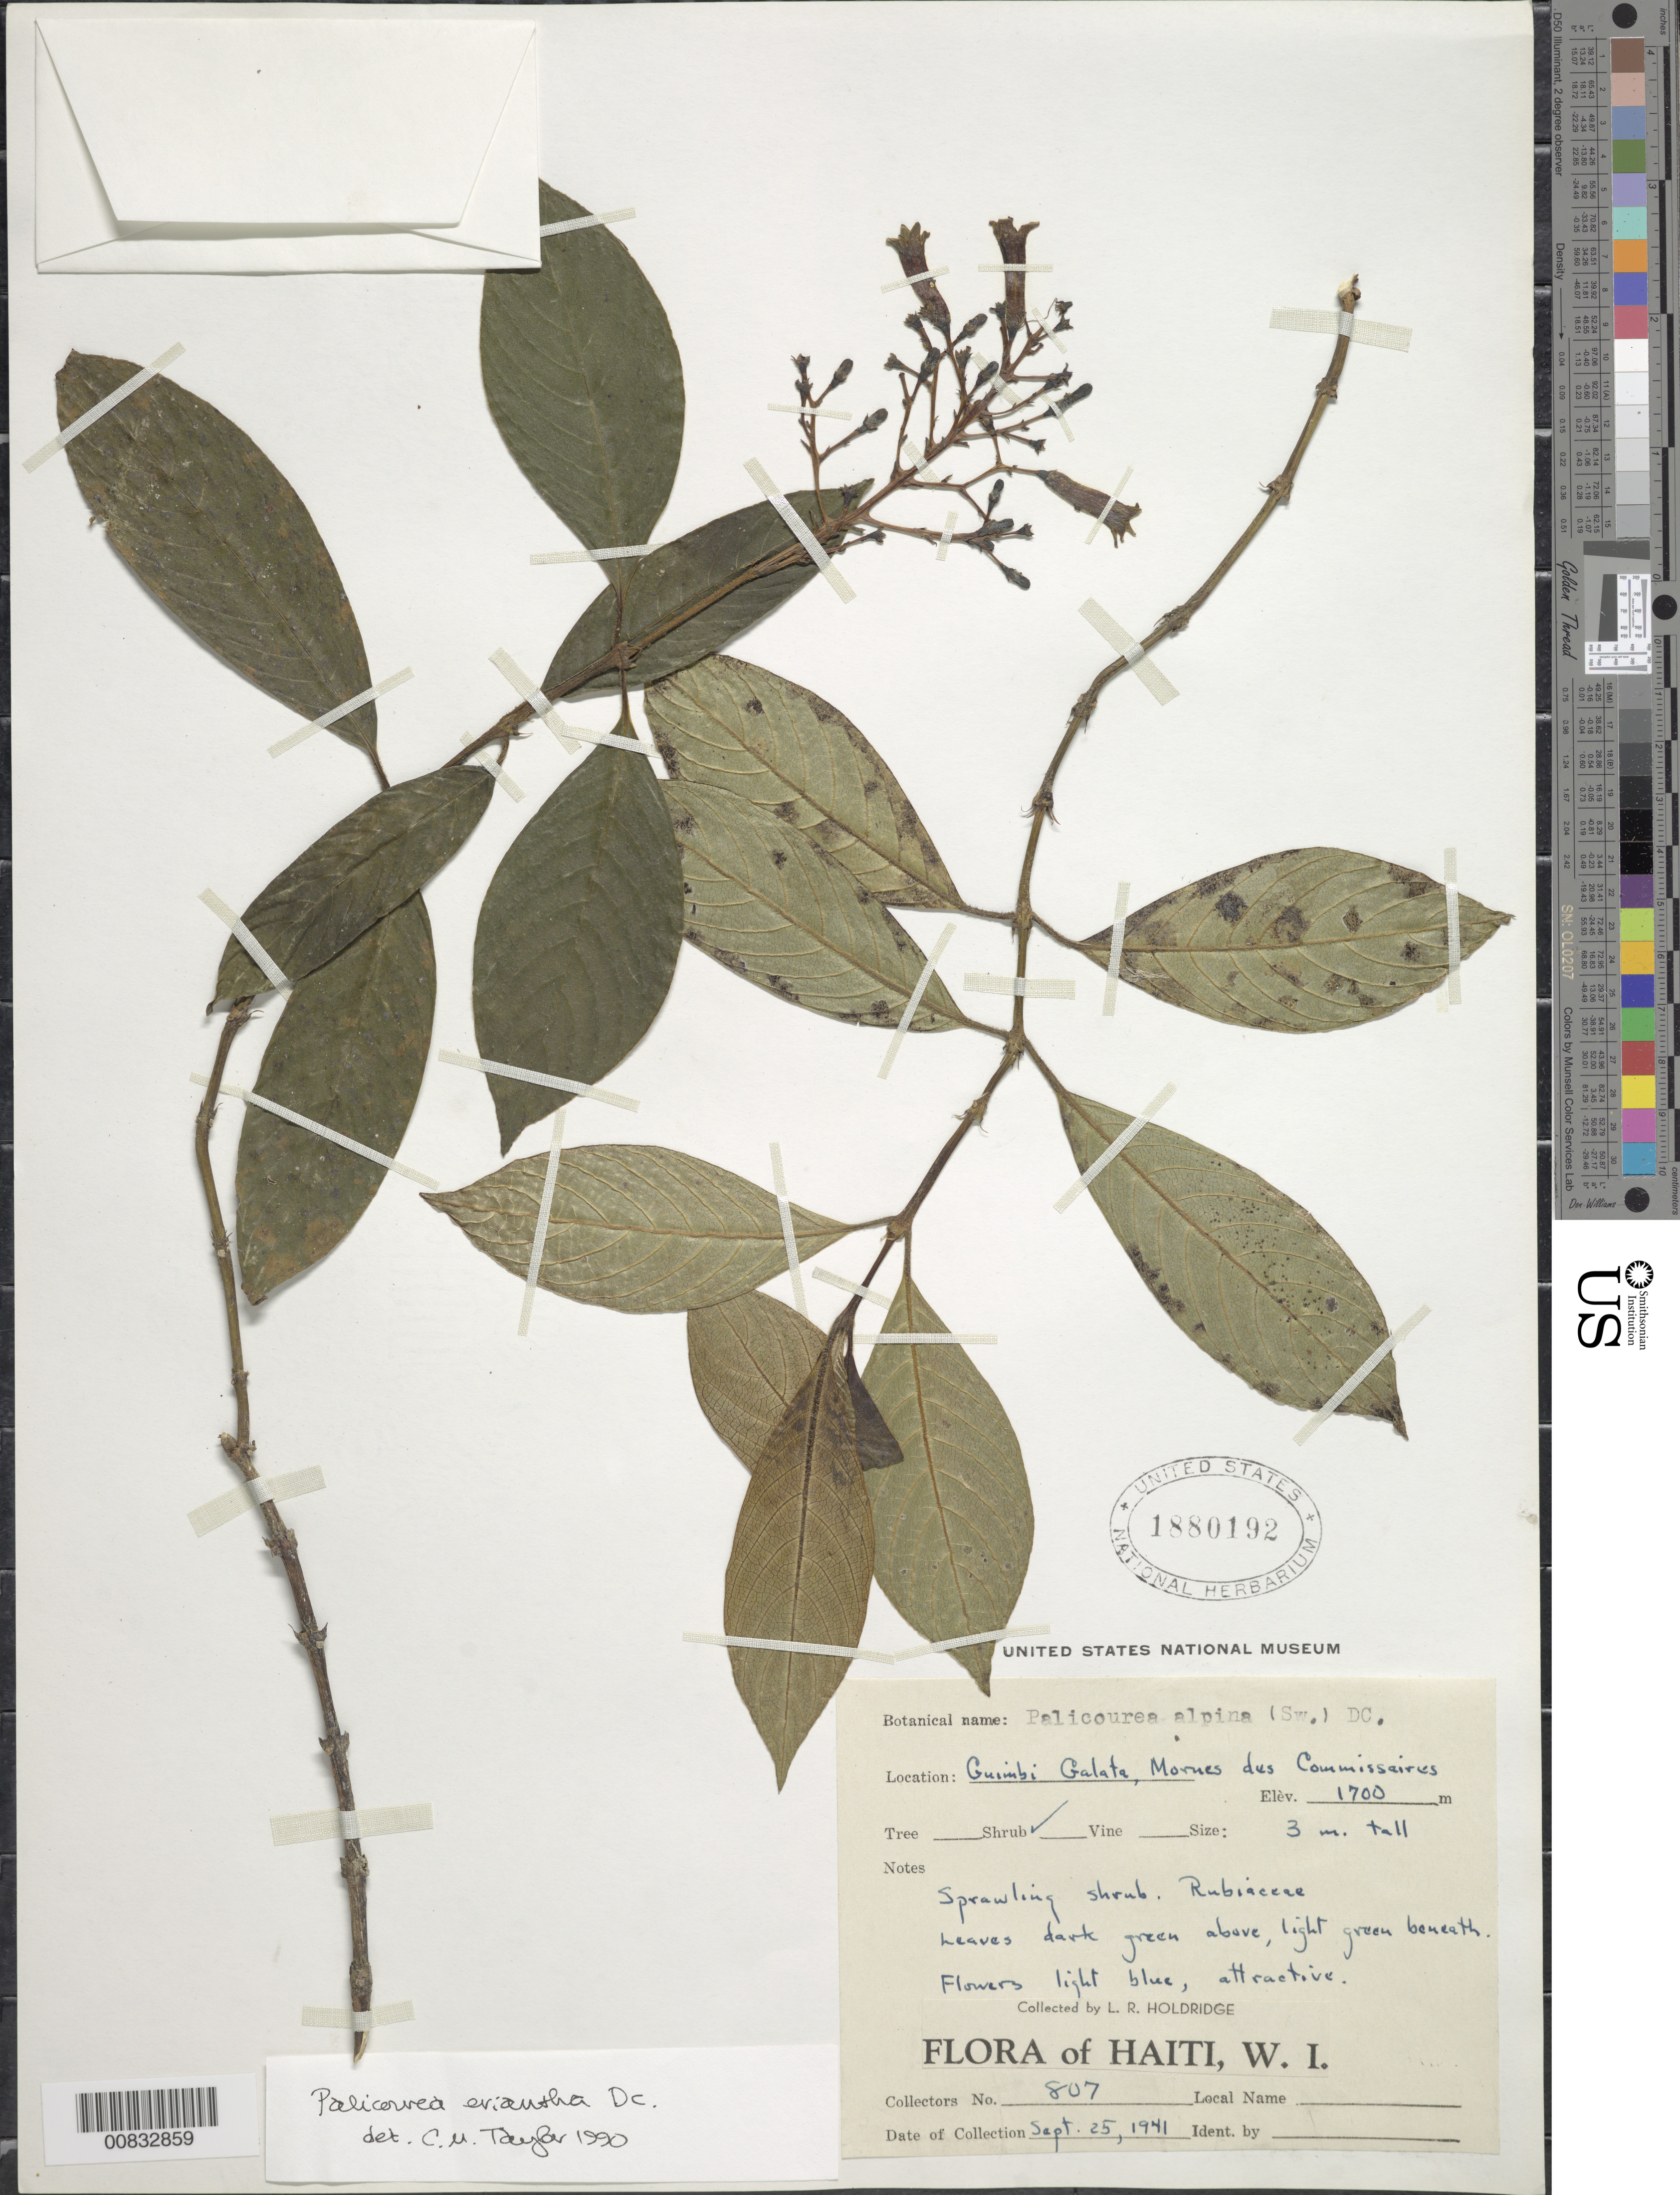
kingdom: Plantae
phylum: Tracheophyta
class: Magnoliopsida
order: Gentianales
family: Rubiaceae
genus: Palicourea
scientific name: Palicourea eriantha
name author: DC.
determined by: Taylor, Charlotte M.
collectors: L. Holdridge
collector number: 807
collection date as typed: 25 Sep 1941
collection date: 1941-09-25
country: Dominican Republic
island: Hispaniola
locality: Guimbi Galata, Mornes des Commissaires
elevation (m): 1700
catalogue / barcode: US 1880192